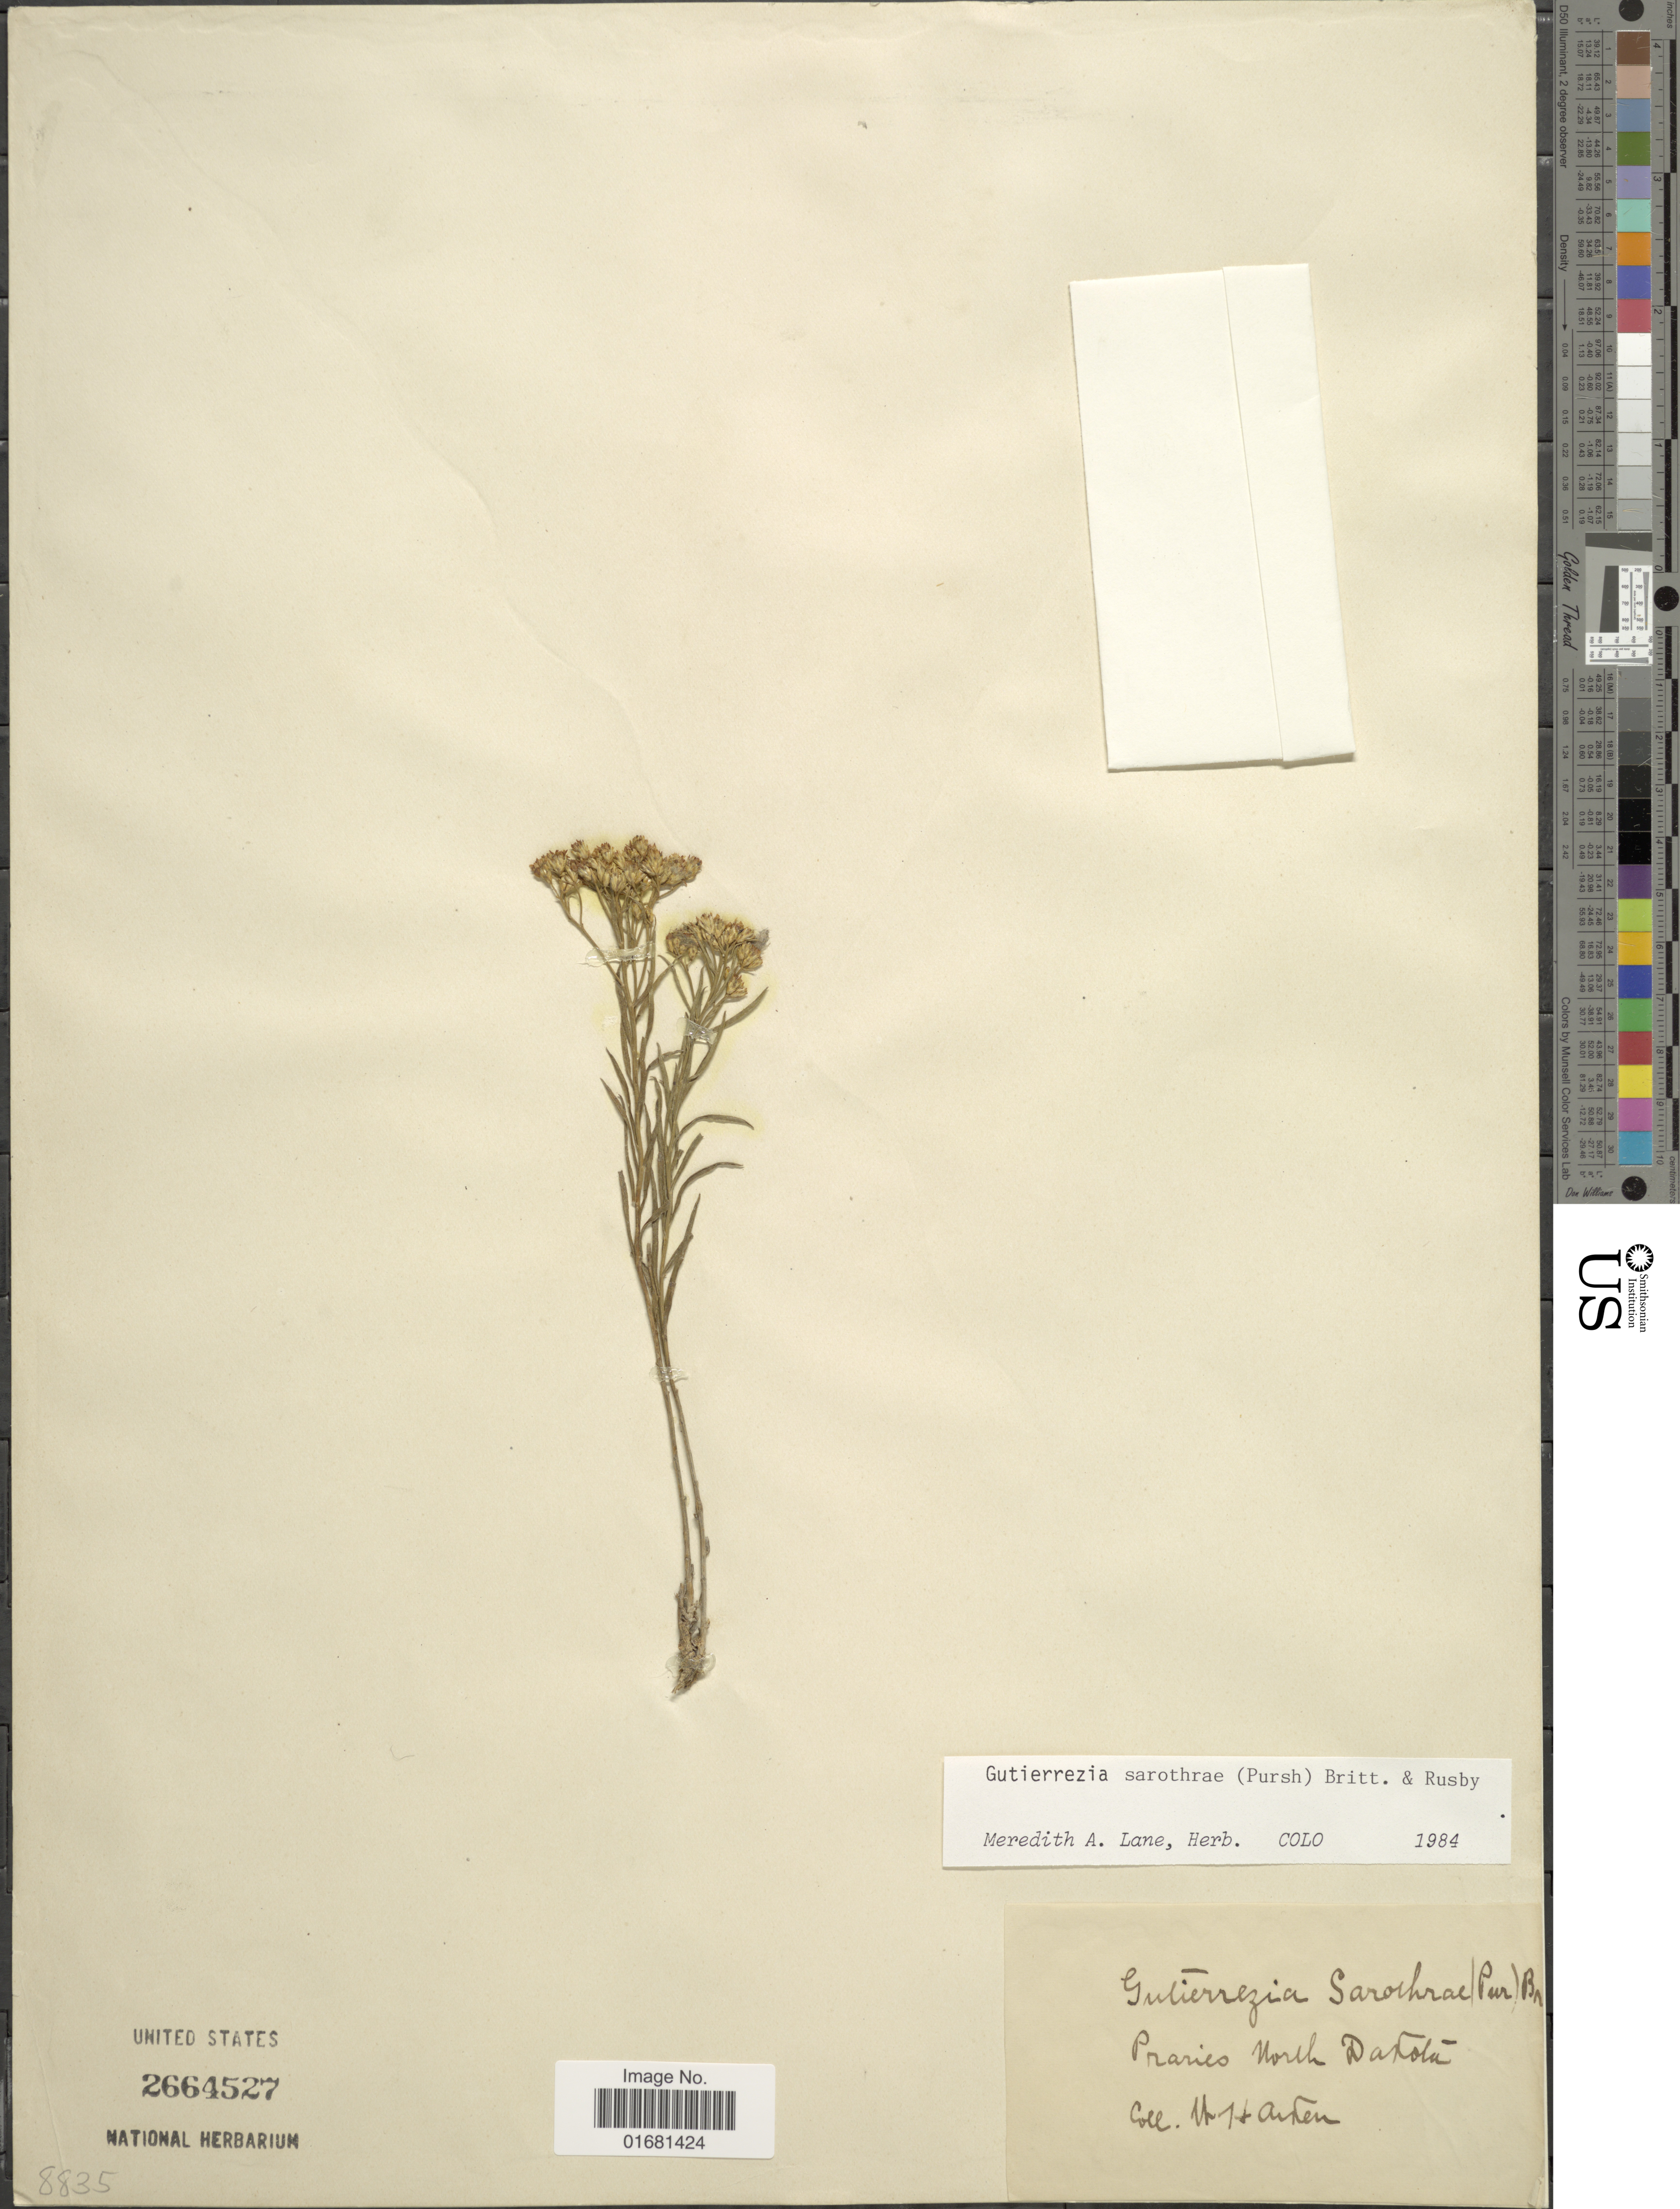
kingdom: Plantae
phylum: Tracheophyta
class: Magnoliopsida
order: Asterales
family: Asteraceae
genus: Gutierrezia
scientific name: Gutierrezia sarothrae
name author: (Pursh) Britton & Rusby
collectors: W. Aiken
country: United States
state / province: North Dakota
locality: Praries North Dakota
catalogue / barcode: US 2664527